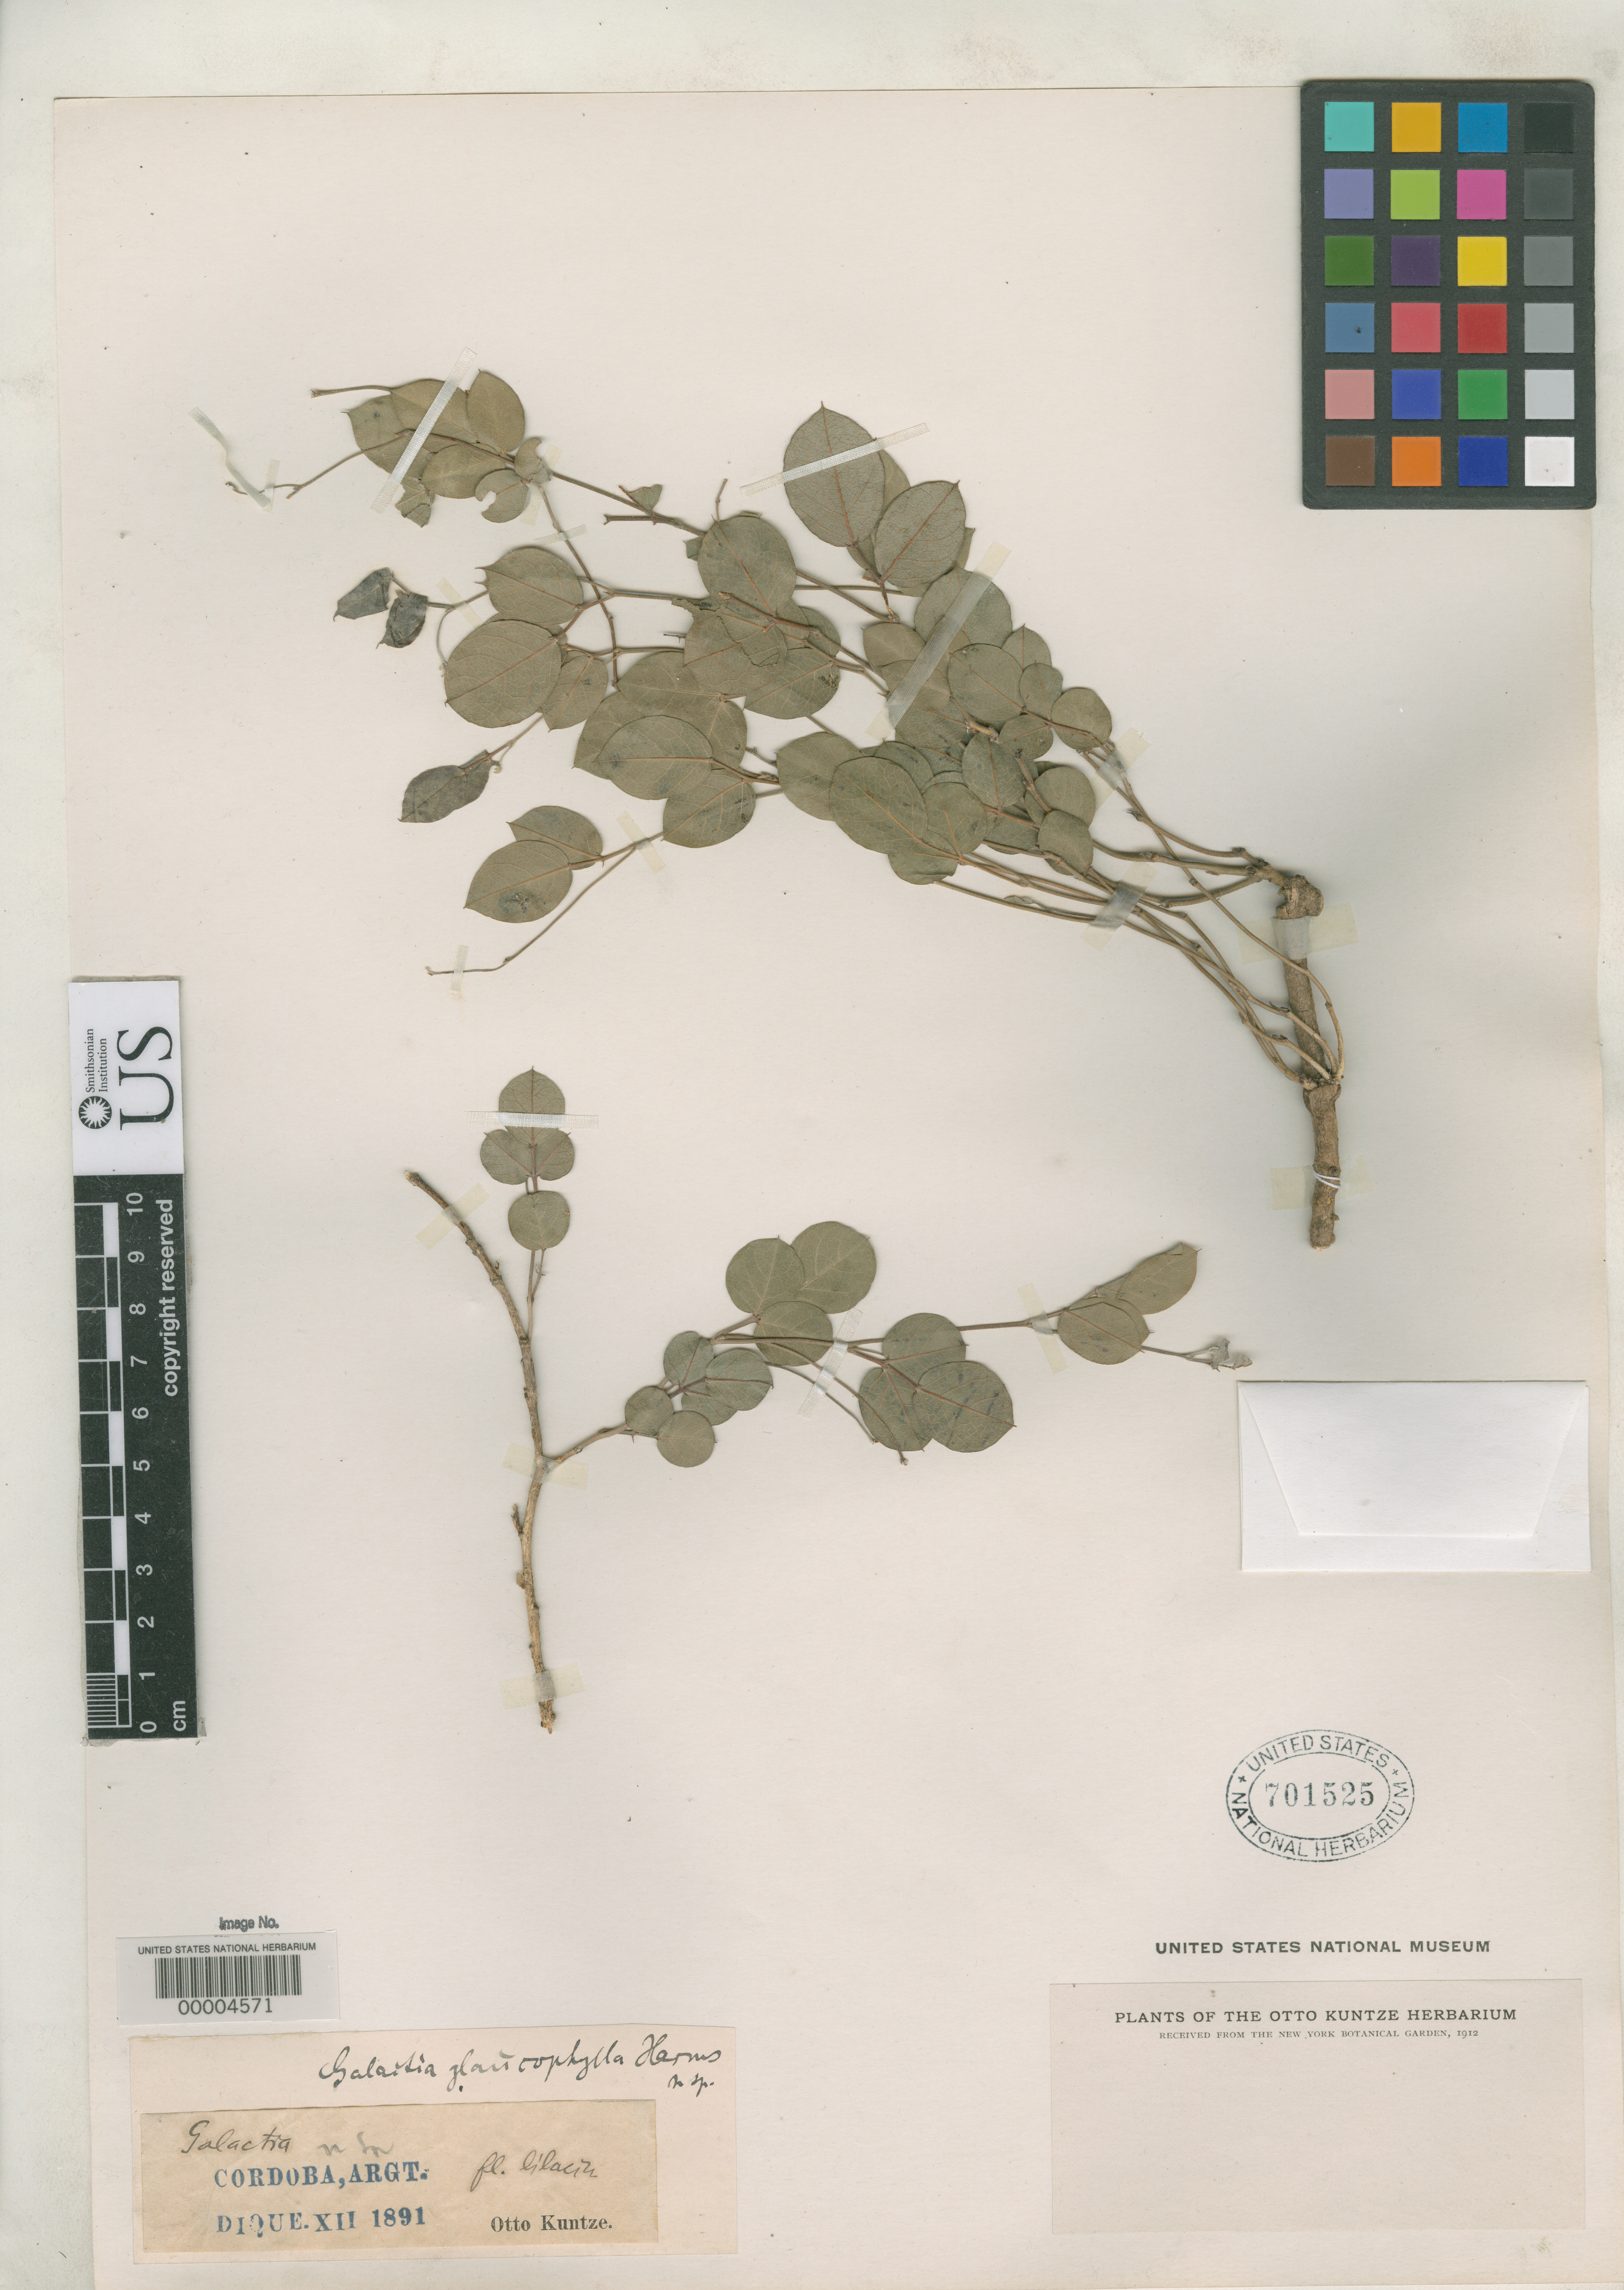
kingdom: Plantae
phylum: Tracheophyta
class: Magnoliopsida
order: Fabales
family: Fabaceae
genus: Galactia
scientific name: Galactia glaucophylla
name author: Harms in Kuntze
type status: Type Collection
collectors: C.E.O. Kuntze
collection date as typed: Dec 1891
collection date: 1891-12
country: Argentina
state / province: Córdoba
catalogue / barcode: US 701525